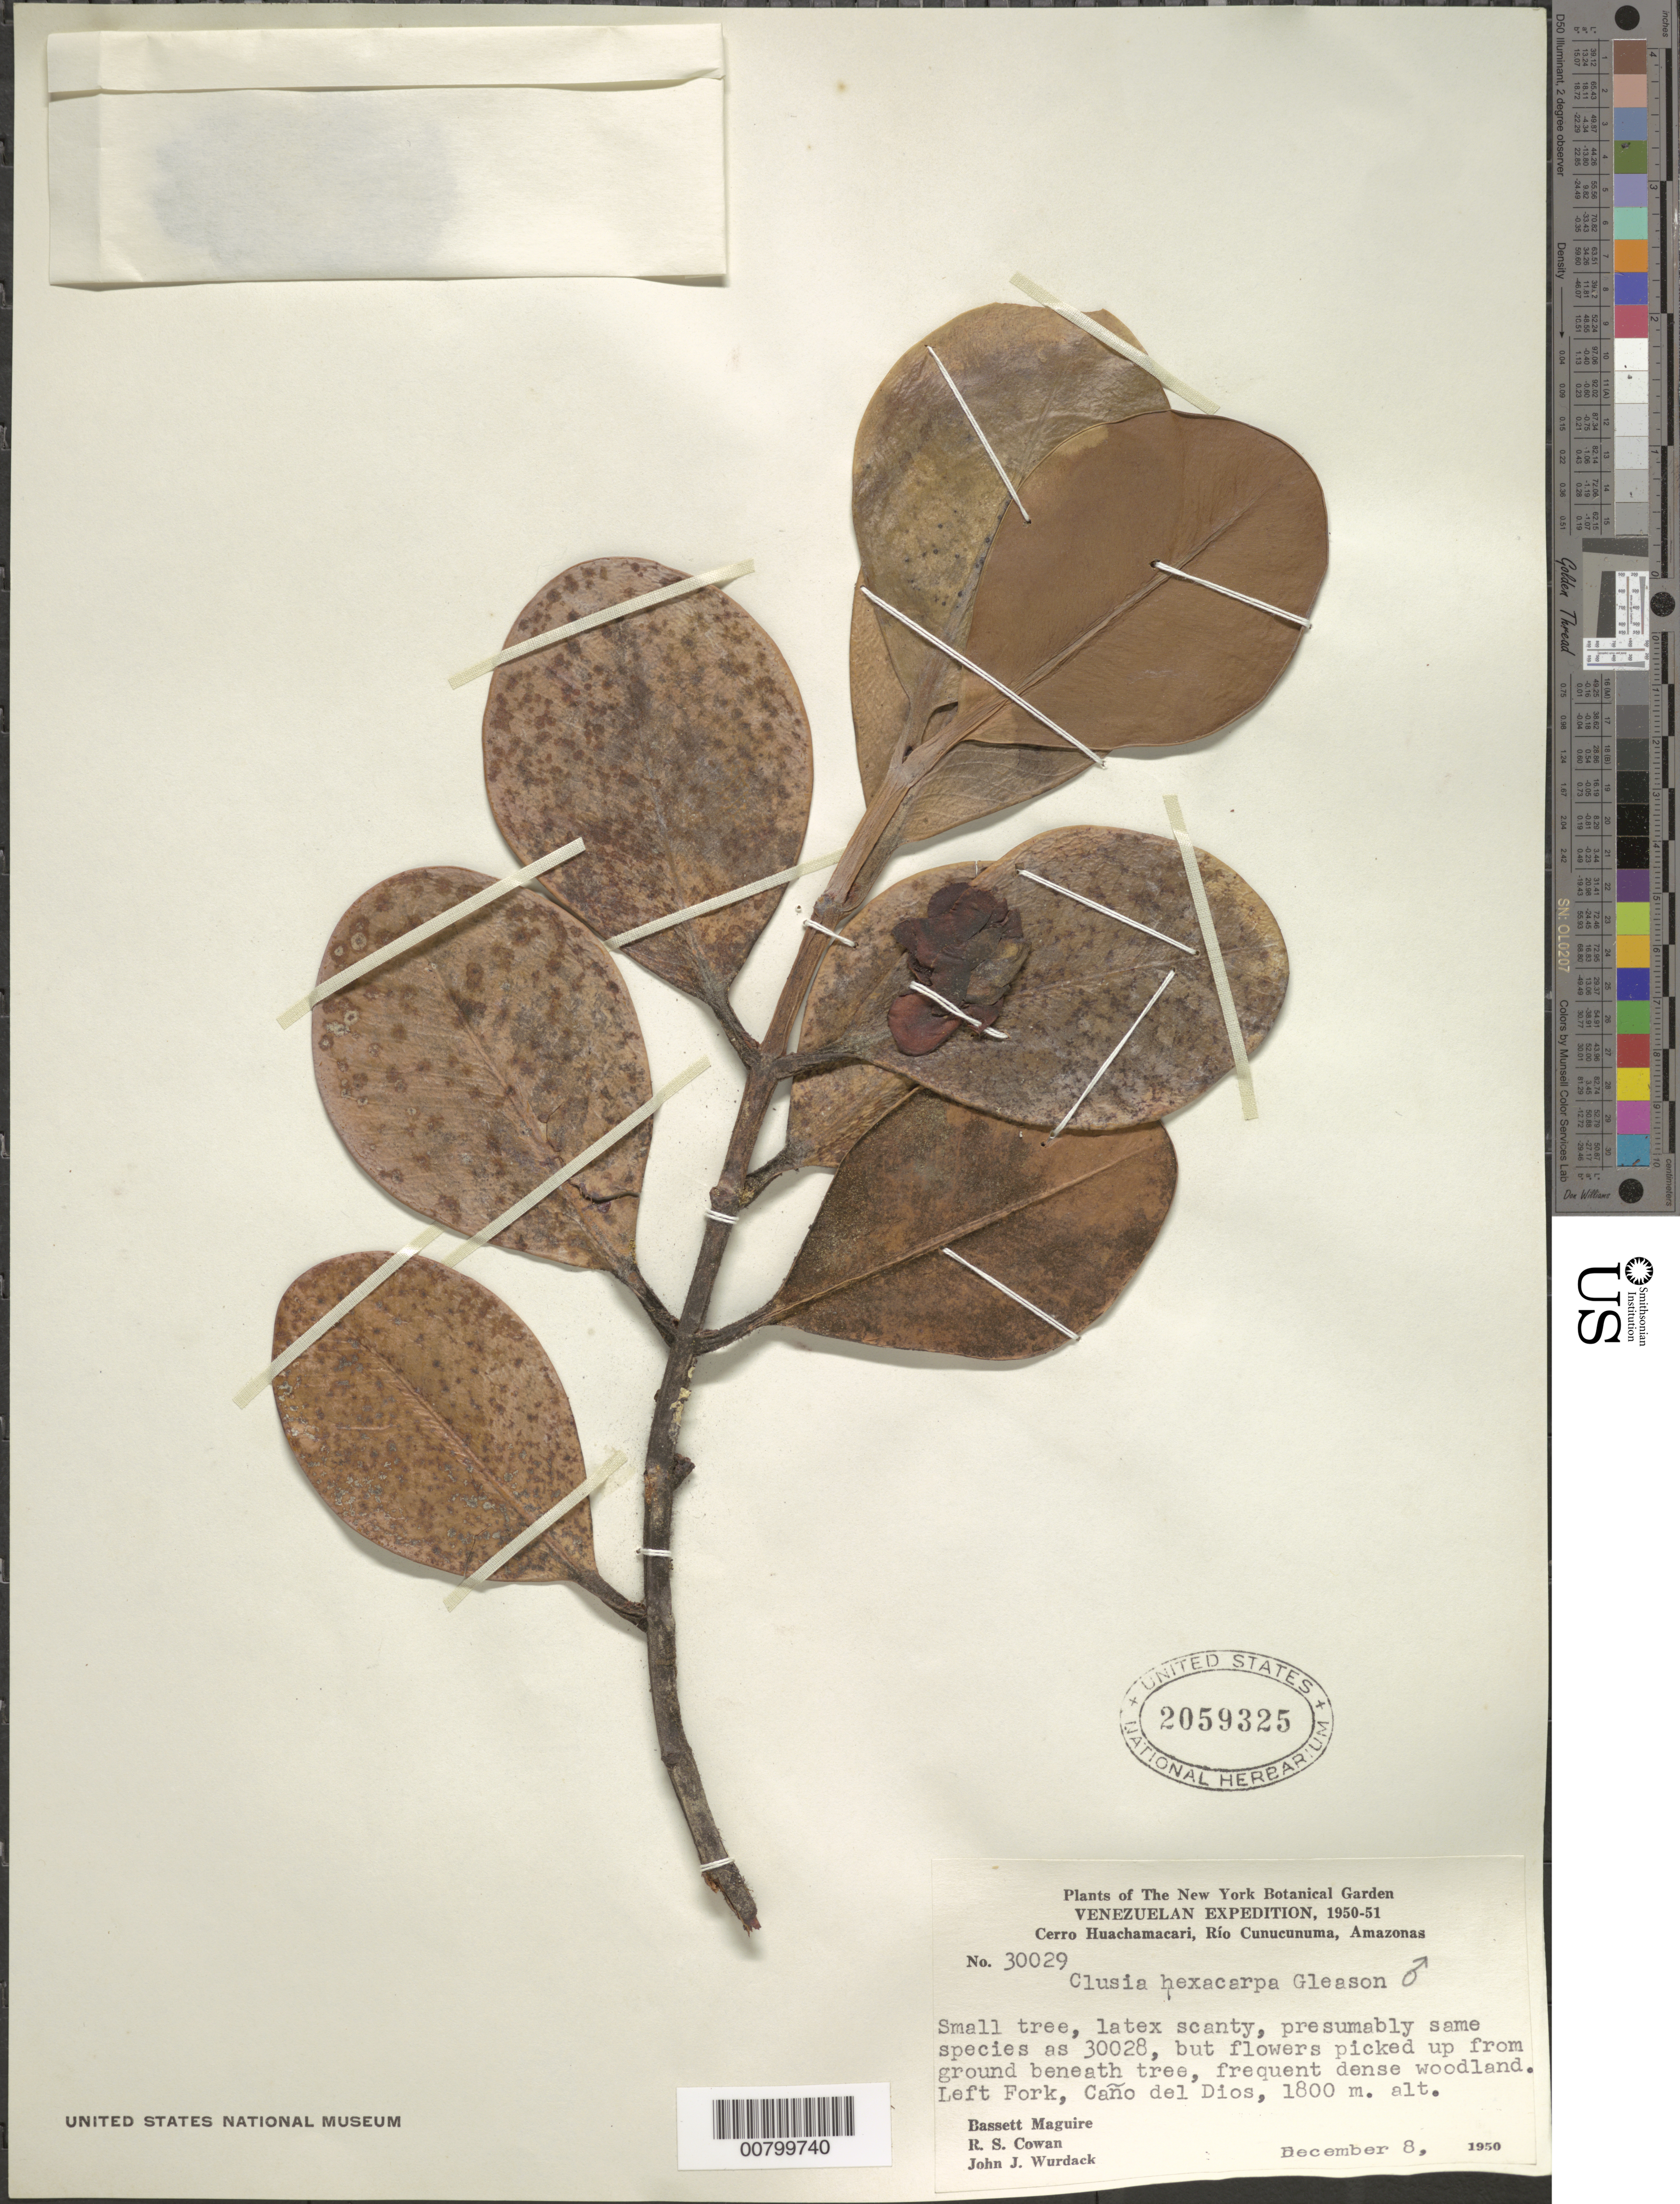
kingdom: Plantae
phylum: Tracheophyta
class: Magnoliopsida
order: Malpighiales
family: Clusiaceae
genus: Clusia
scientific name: Clusia hexacarpa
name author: Gleason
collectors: B. Maguire, R. S. Cowan & J. J. Wurdack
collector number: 30029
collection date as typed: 8-Dec-50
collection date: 1950-12-08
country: Venezuela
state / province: Amazonas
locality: Cerro Huachamacari, Río Cunucunuma, left fork Caño del Dios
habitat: Dense low woodland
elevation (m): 1800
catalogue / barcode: US 2059325